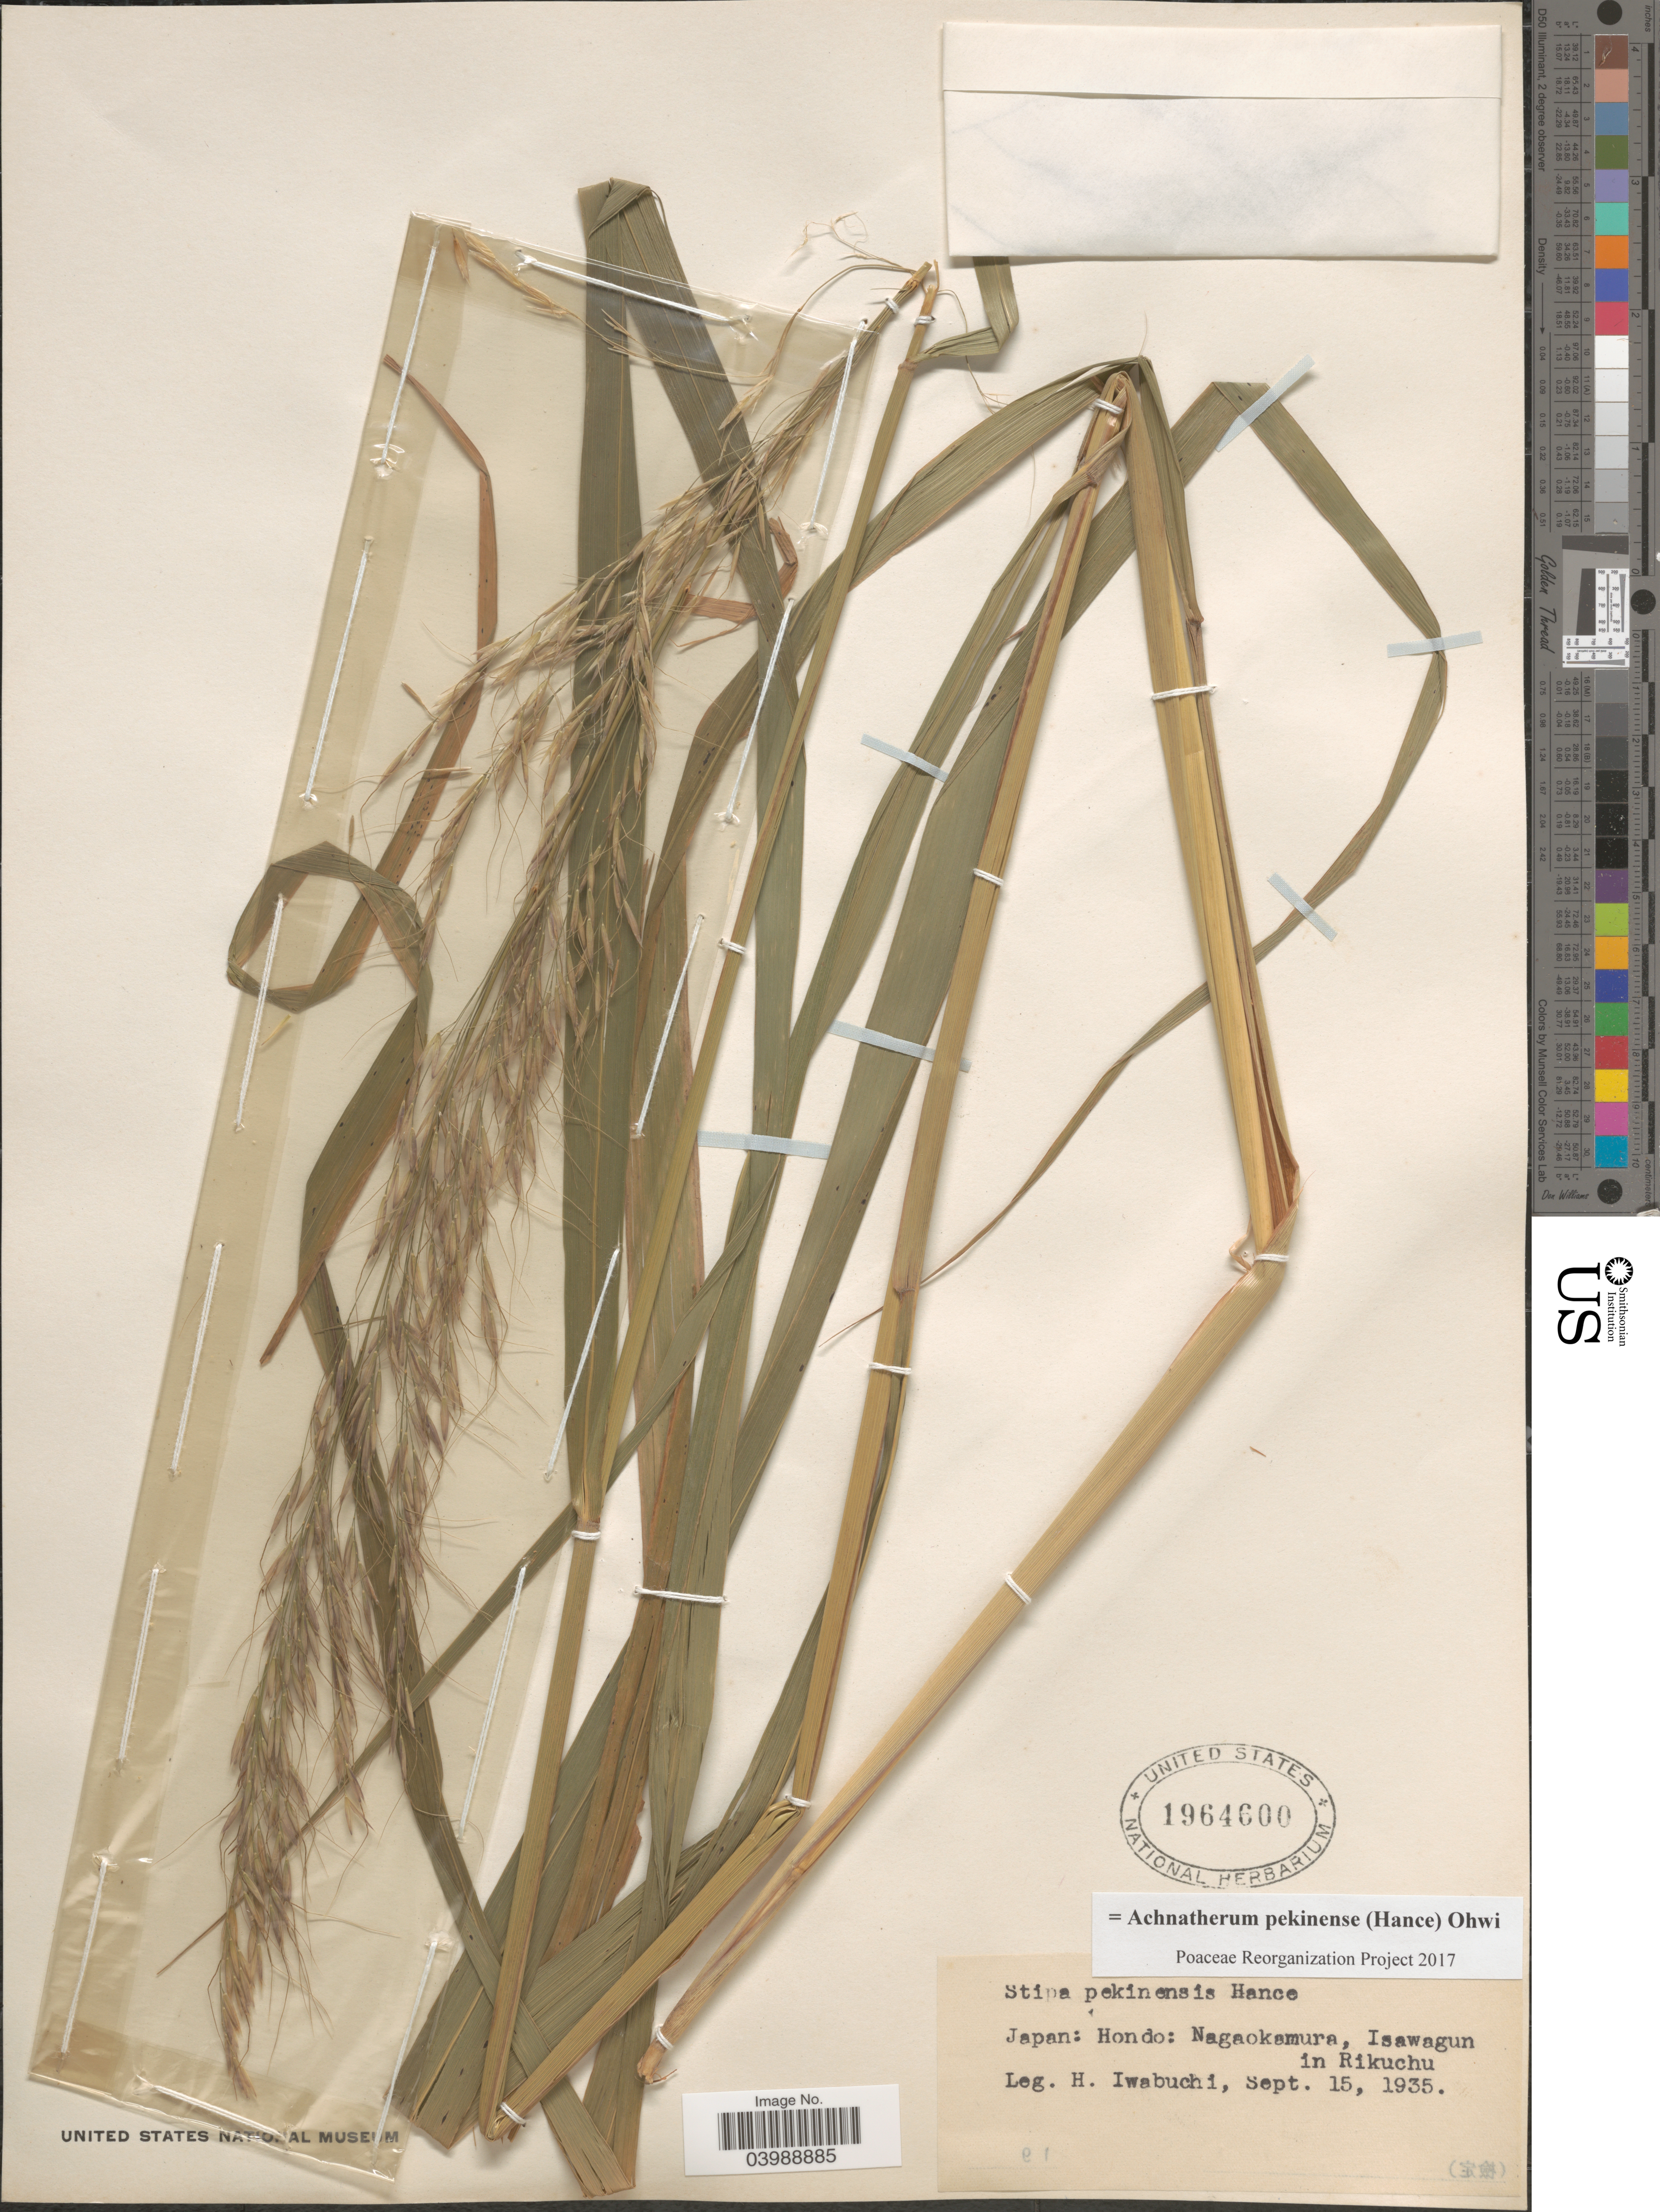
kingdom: Plantae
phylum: Tracheophyta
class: Liliopsida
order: Poales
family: Poaceae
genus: Achnatherum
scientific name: Achnatherum pekinense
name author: (Hance) Ohwi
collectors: H. Iwabuchi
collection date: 1935-09-15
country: Japan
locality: Hondo: Nagaokamura, Isawagun in Rikuchu.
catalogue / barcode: US 1964600